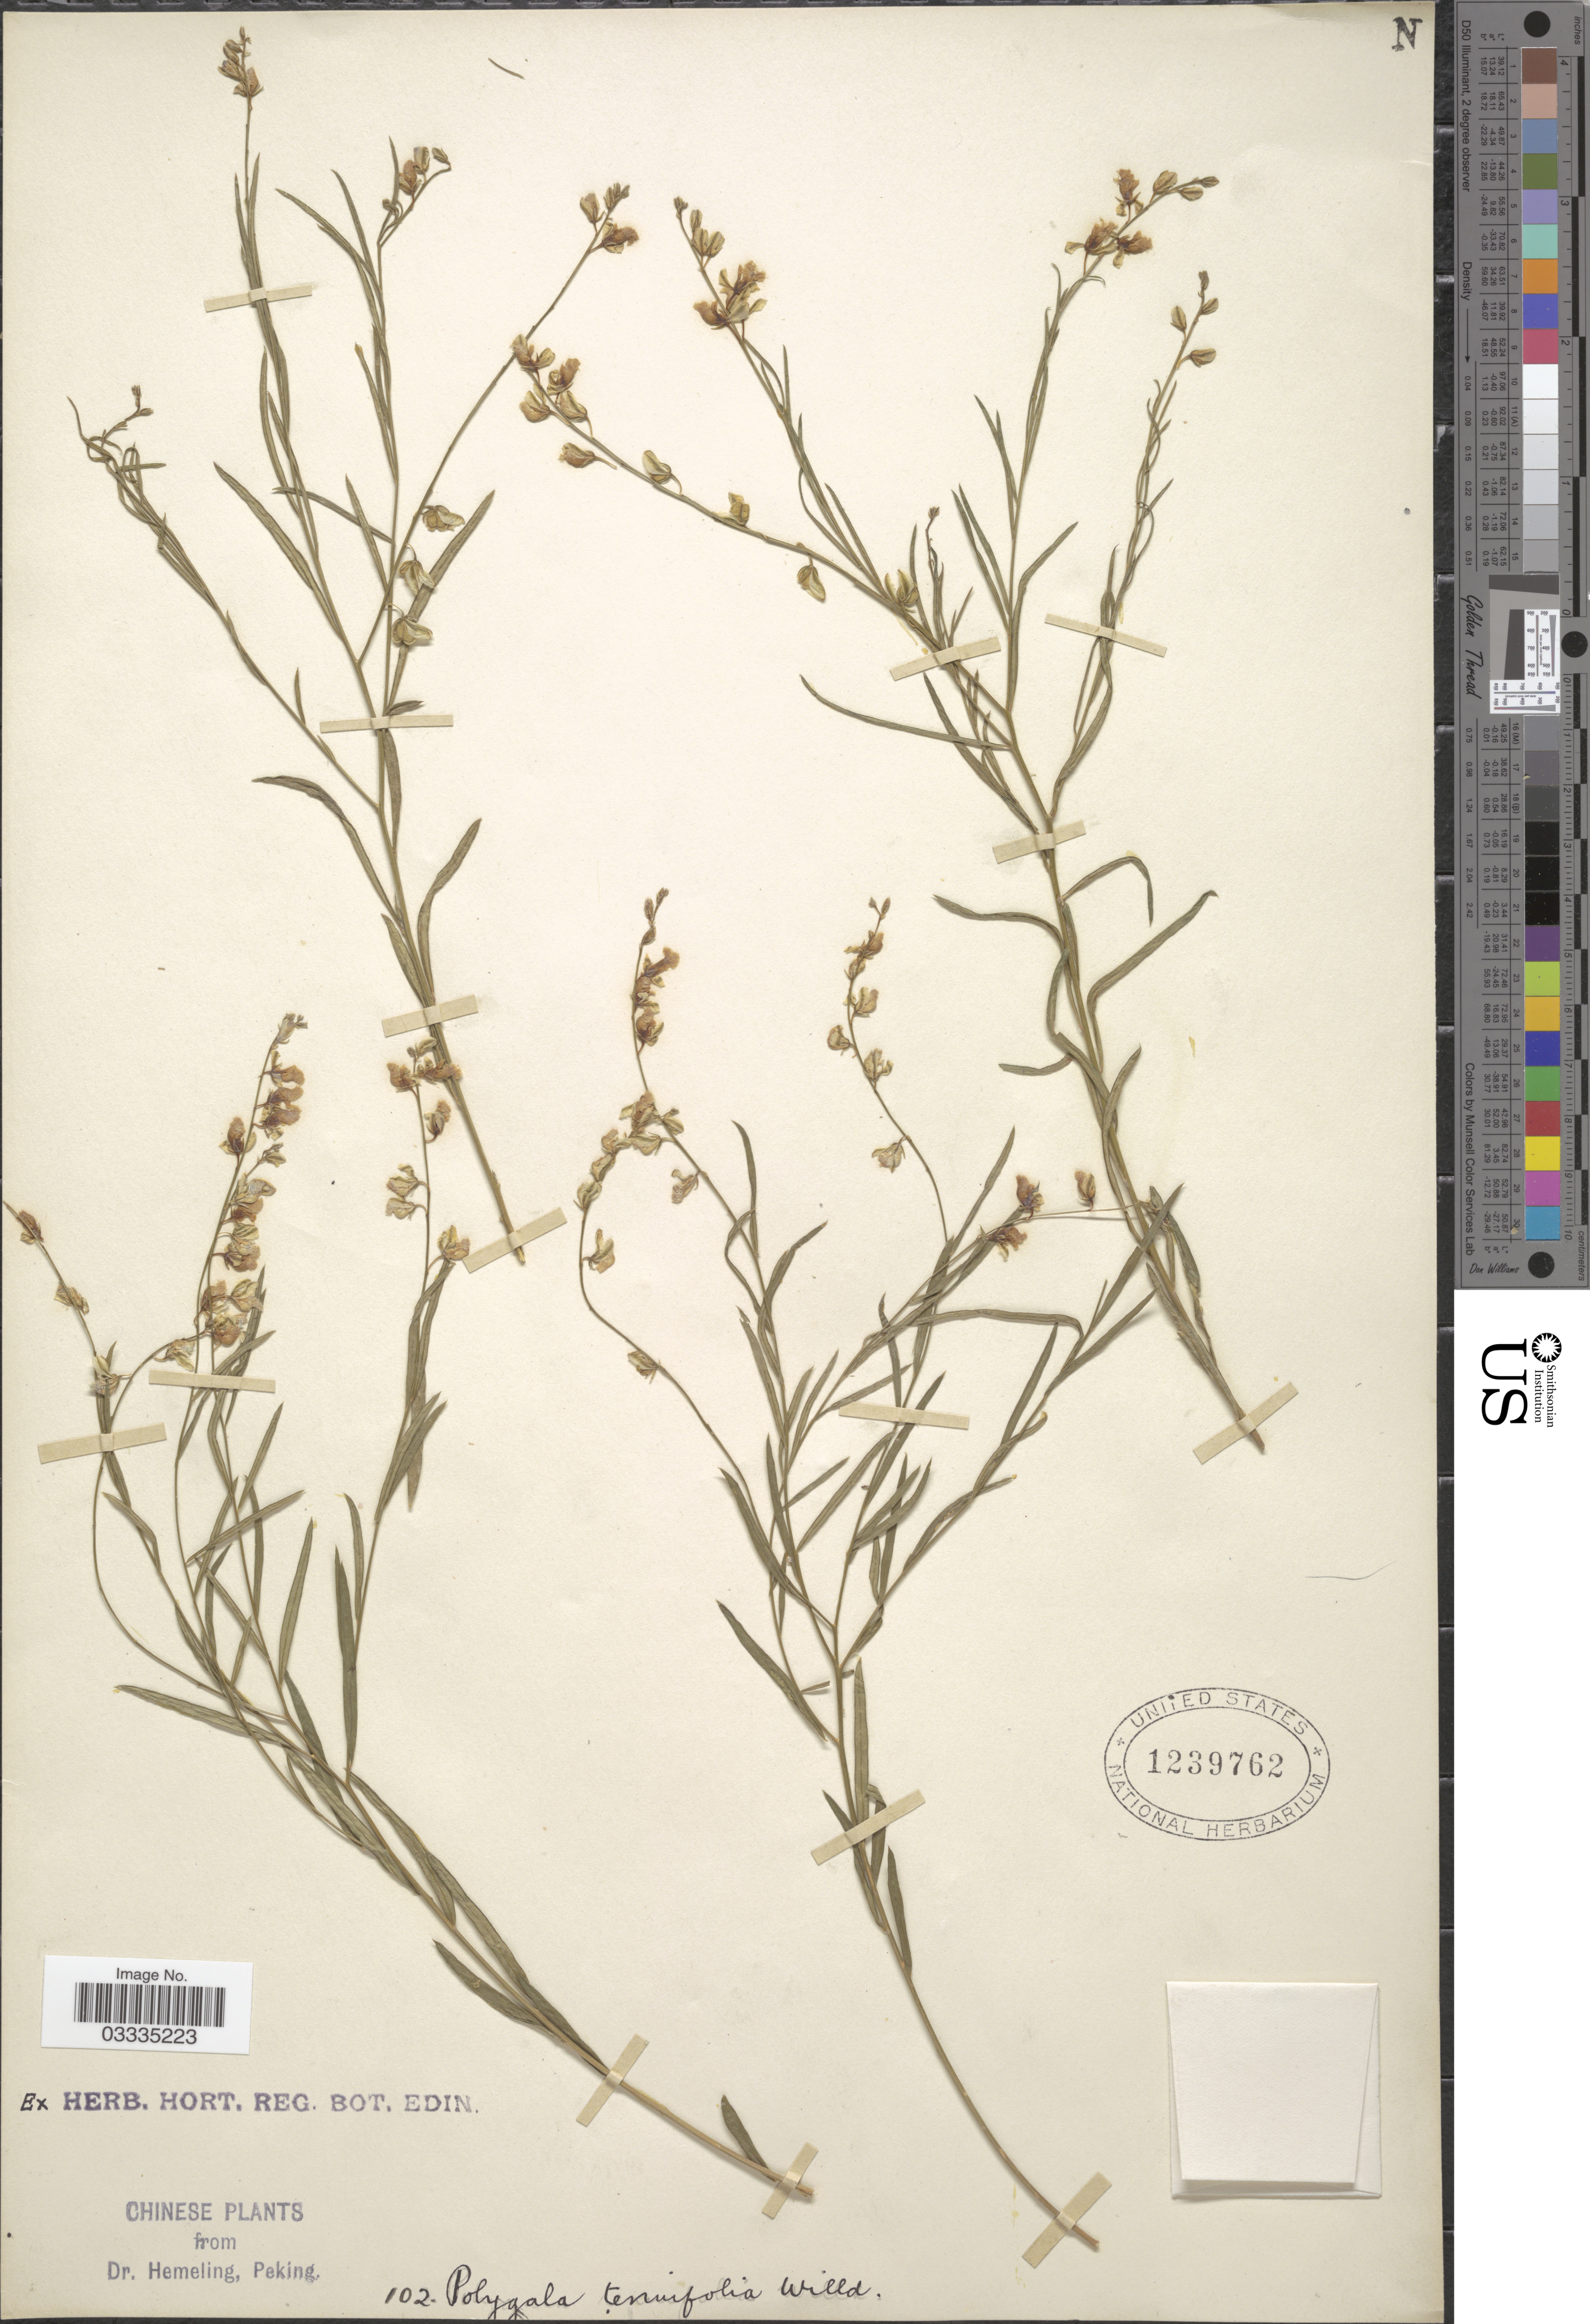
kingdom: Plantae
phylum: Tracheophyta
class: Magnoliopsida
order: Fabales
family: Polygalaceae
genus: Polygala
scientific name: Polygala tenuifolia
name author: Willd.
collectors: -. Hemeling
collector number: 102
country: China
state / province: Beijing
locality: Peking.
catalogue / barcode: US 1239762